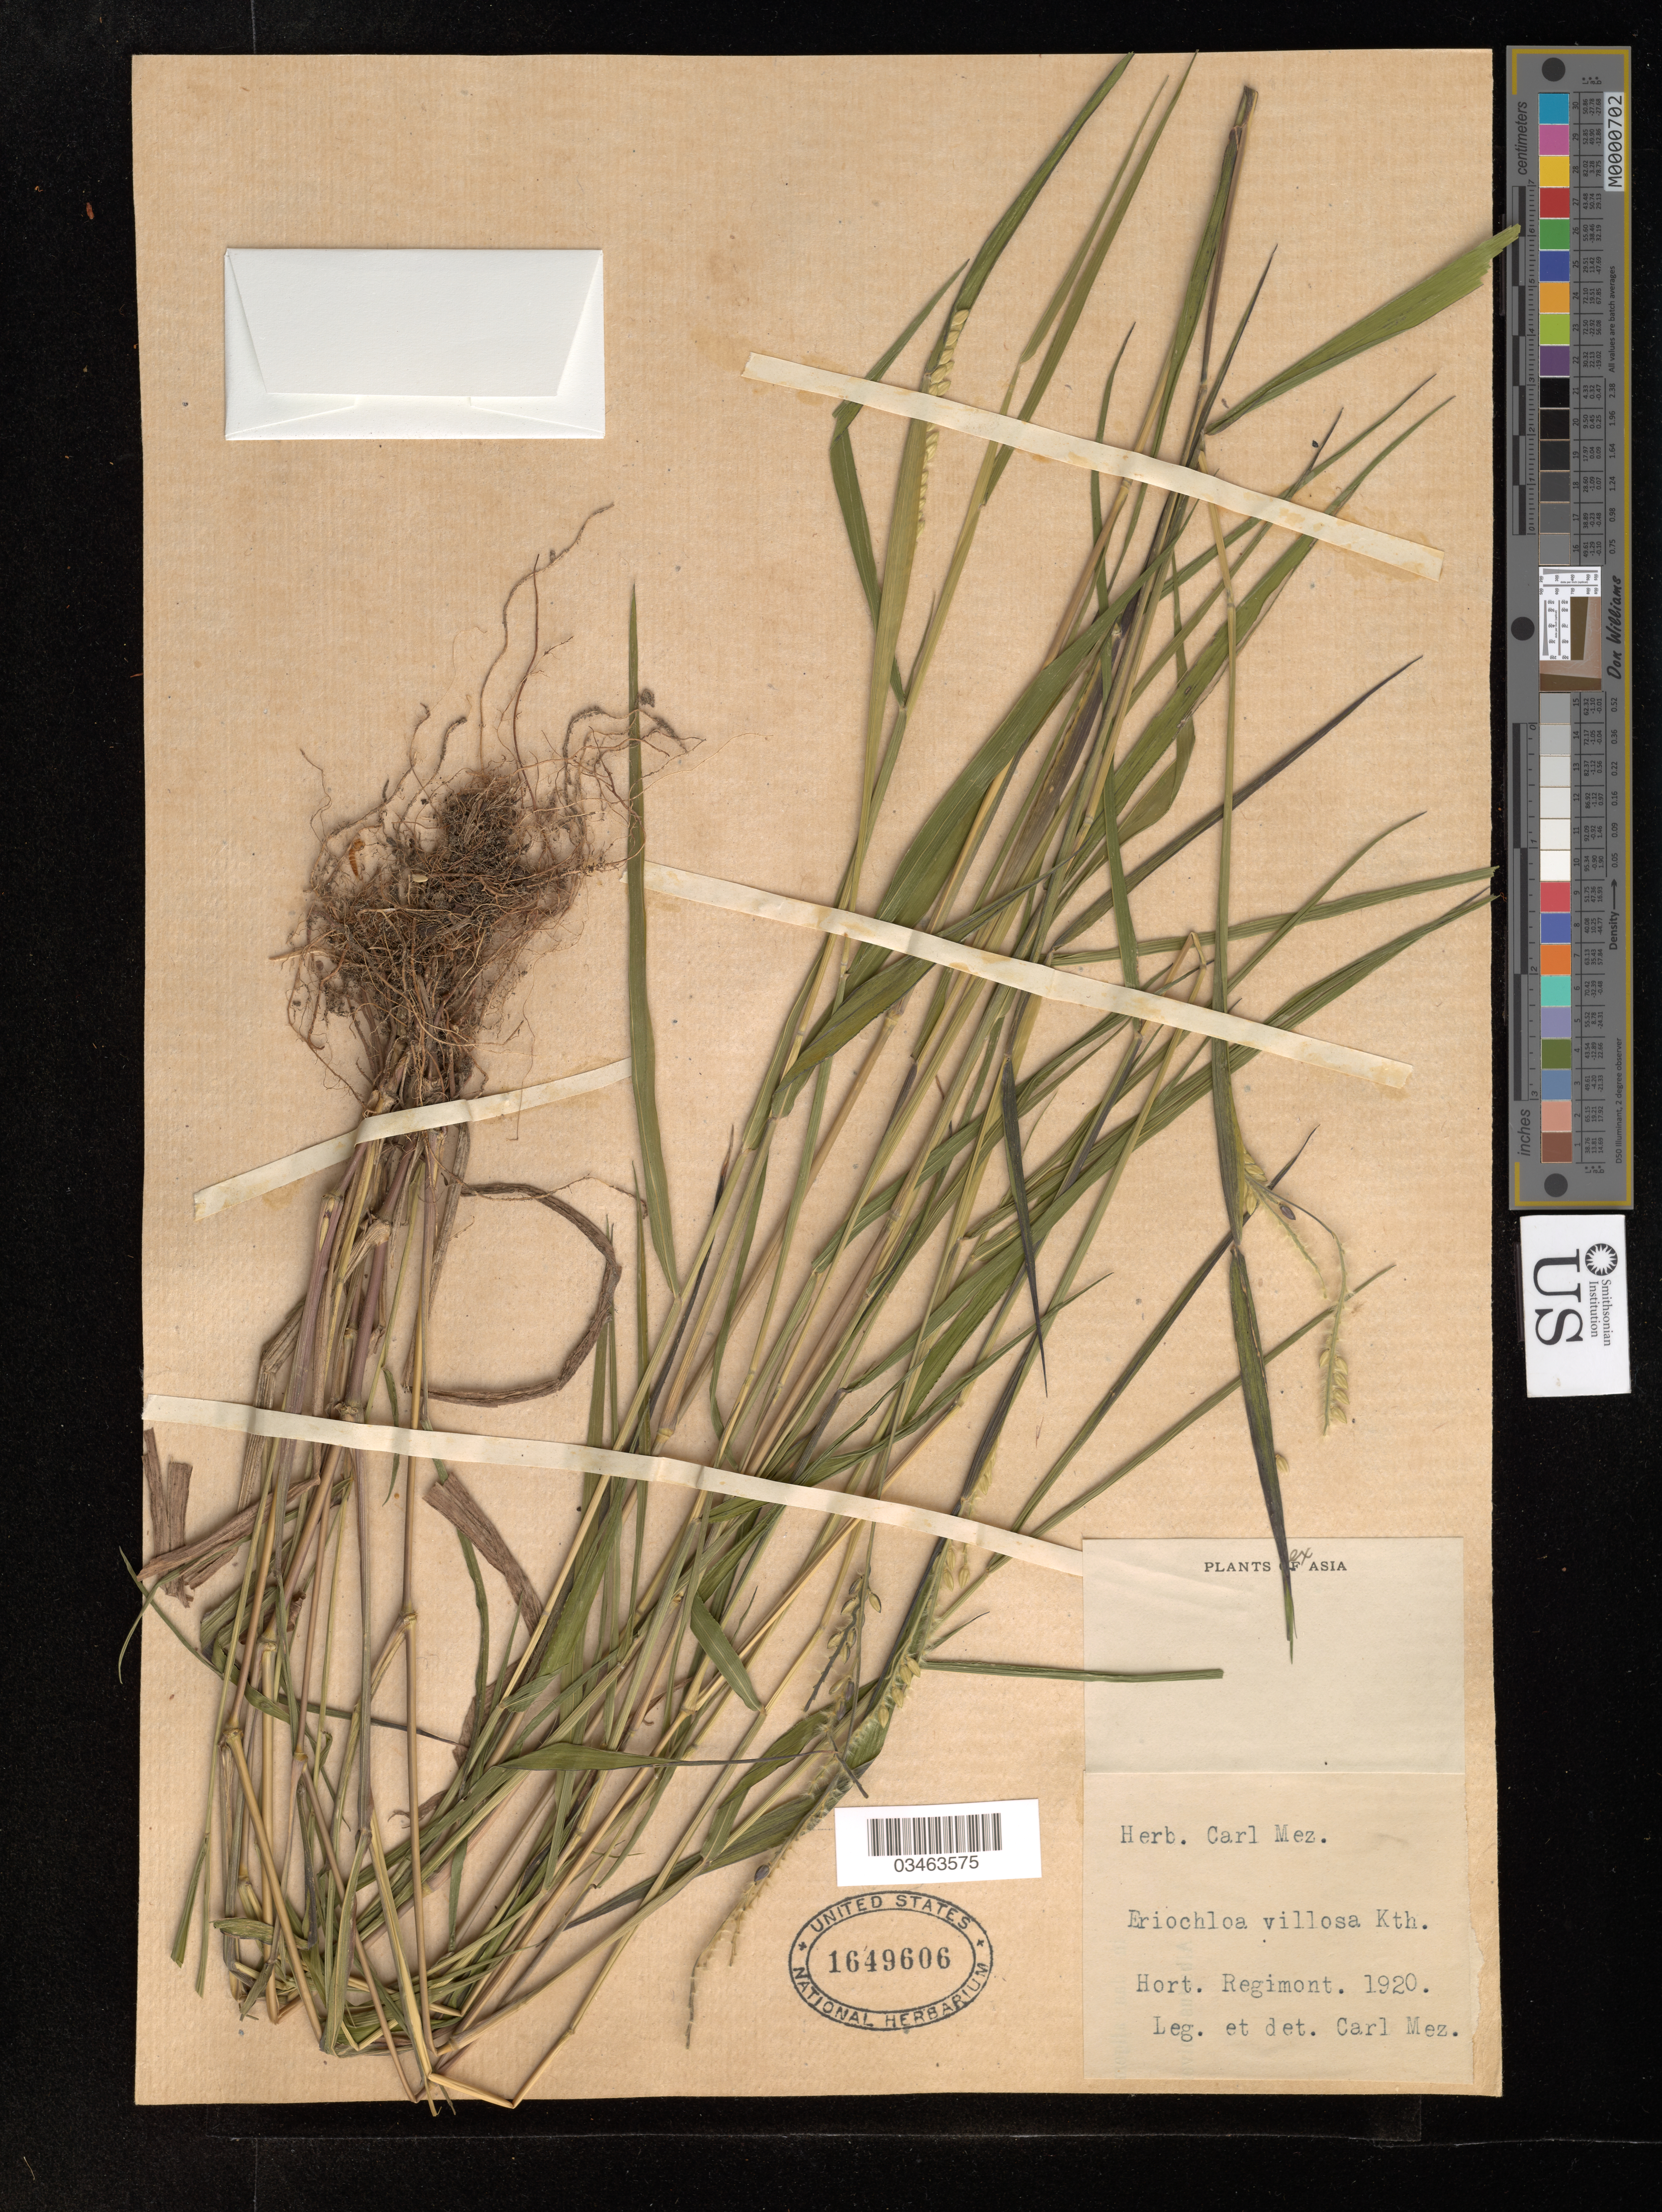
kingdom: Plantae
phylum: Tracheophyta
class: Liliopsida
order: Poales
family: Poaceae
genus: Eriochloa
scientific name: Eriochloa villosa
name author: (Thunb.) Kunth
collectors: C. C. Mez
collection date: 1920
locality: Hort. Regimont.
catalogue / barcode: US 1649606